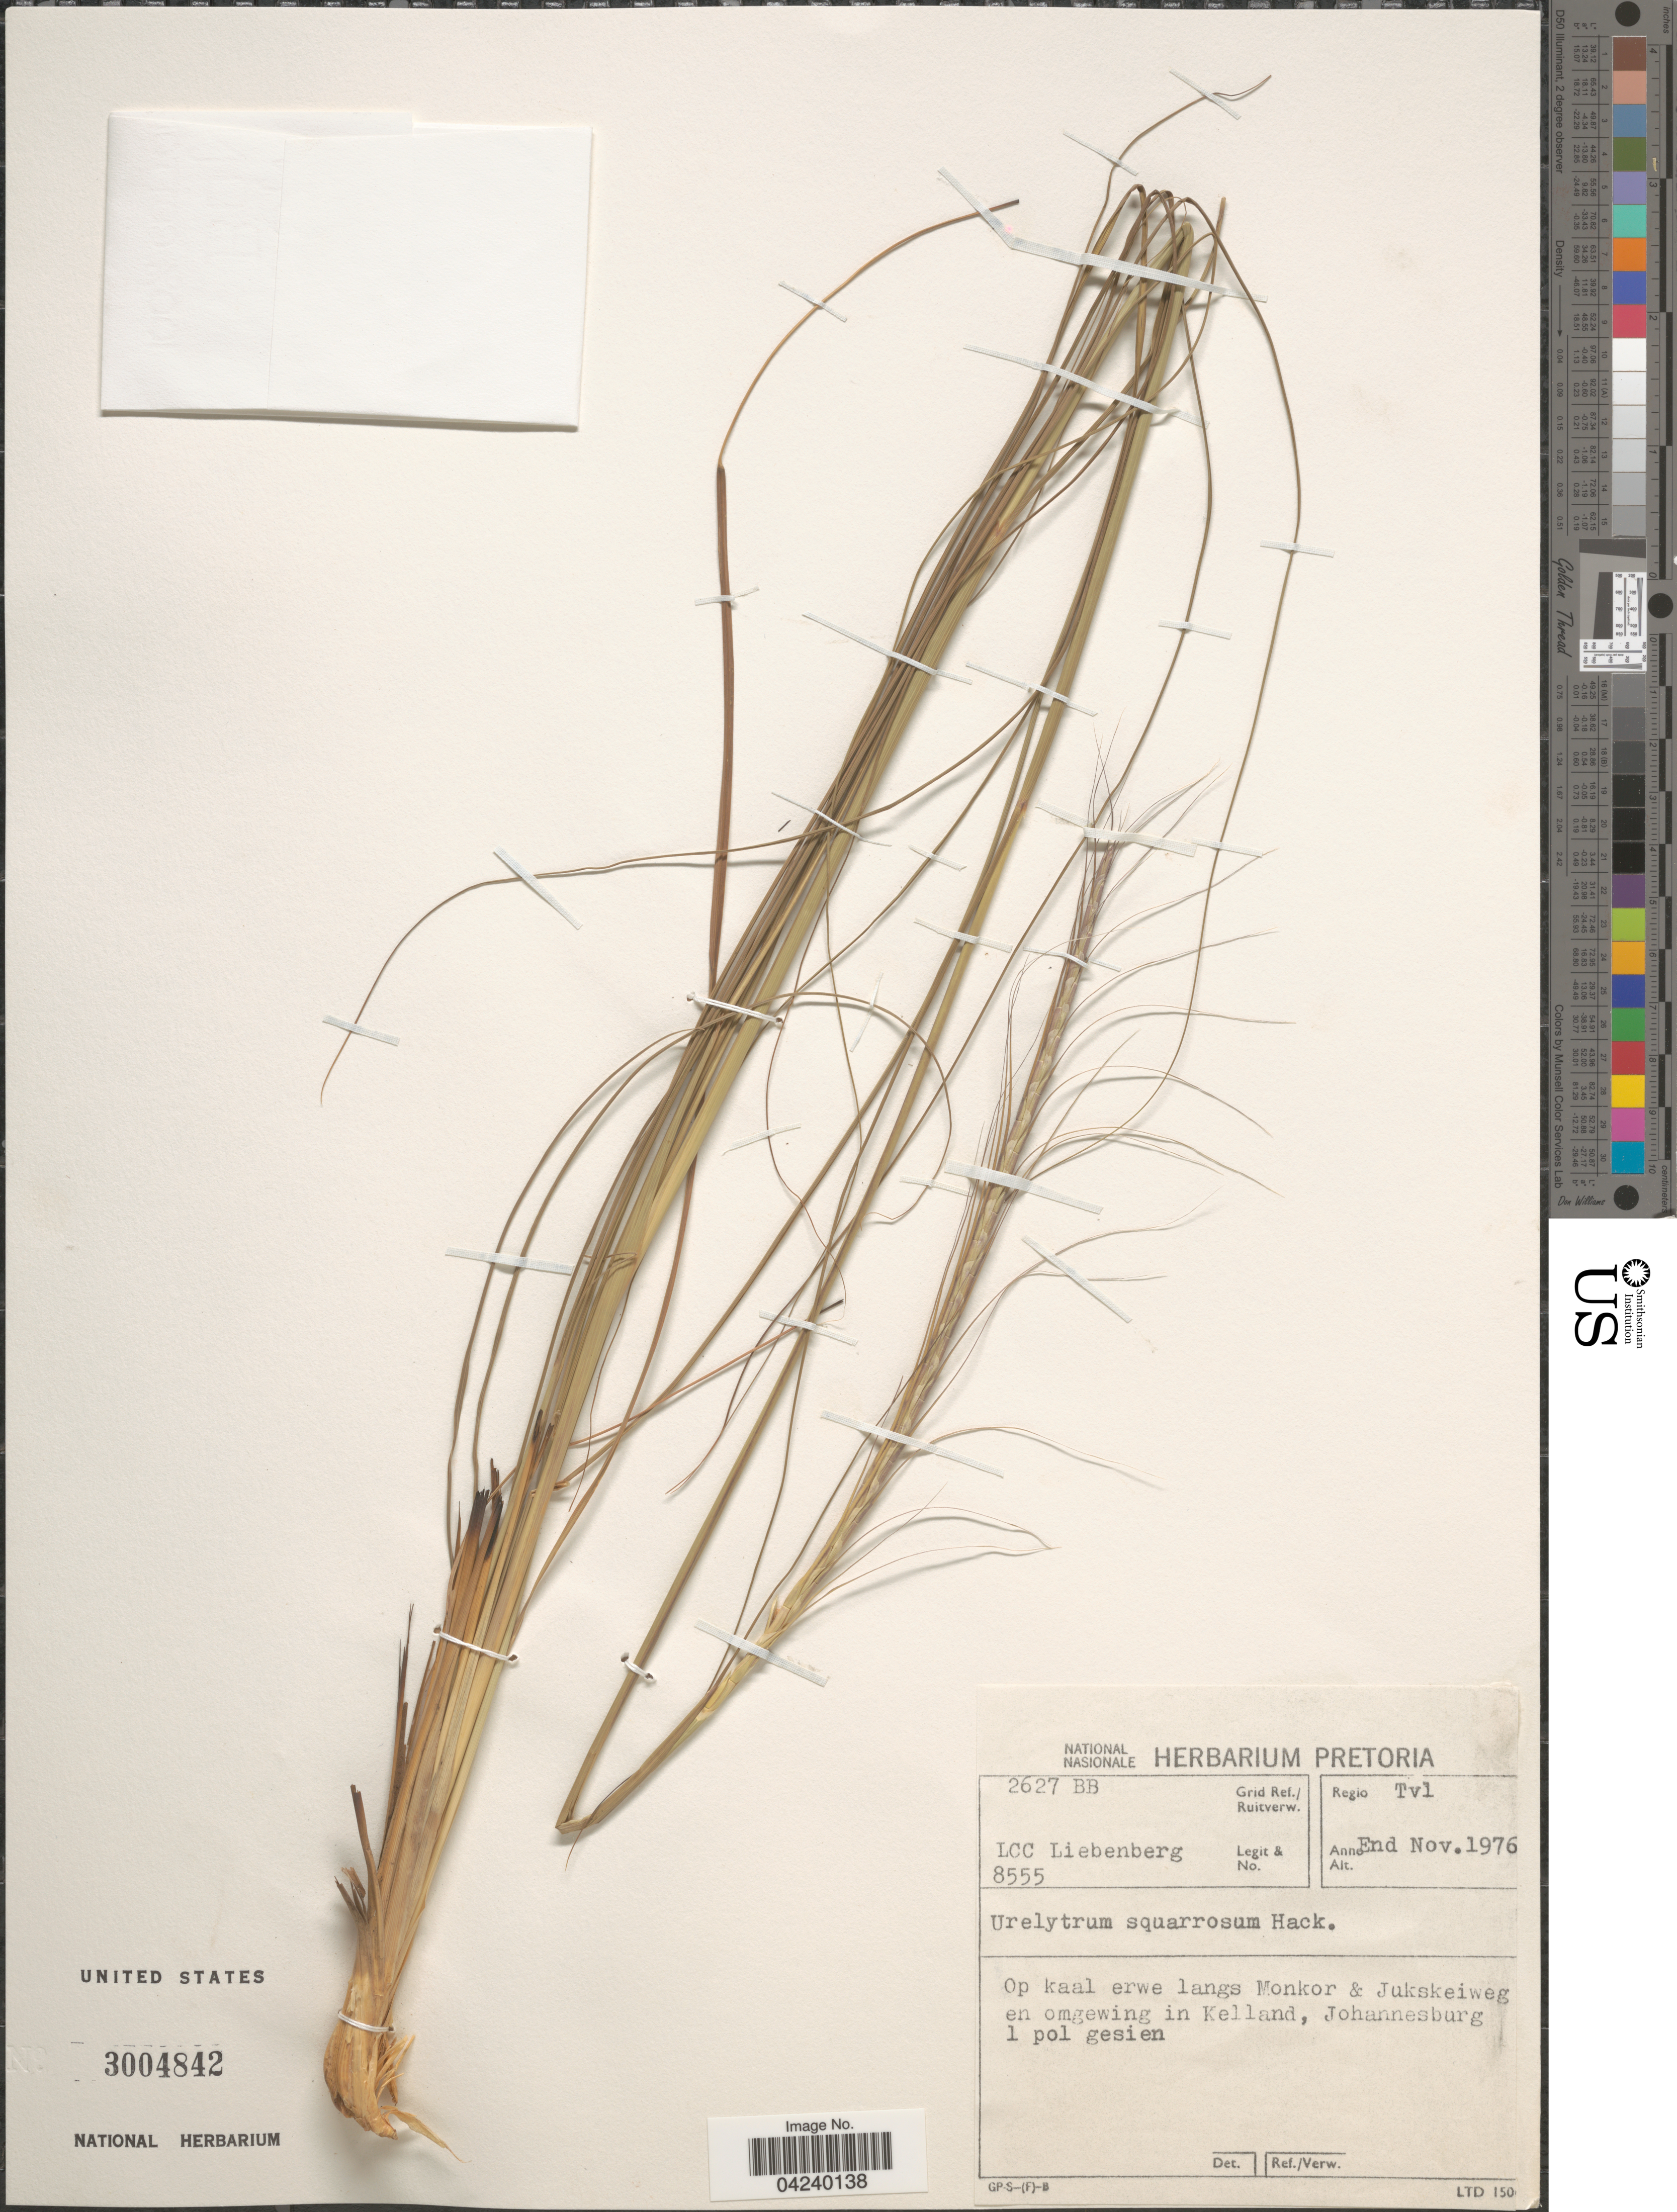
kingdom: Plantae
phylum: Tracheophyta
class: Liliopsida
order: Poales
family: Poaceae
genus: Urelytrum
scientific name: Urelytrum agropyroides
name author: (Hack.) Hack.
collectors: L. Liebenberg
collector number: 8555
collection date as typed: End Nov. 1976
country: South Africa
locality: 2627 BB Grid Ref./Ruitverw. Regio Tvl. Op kaal erwe langs Monkor & Jukskeiweg en omgewing in Kelland, Johannesburg.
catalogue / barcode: US 3004842